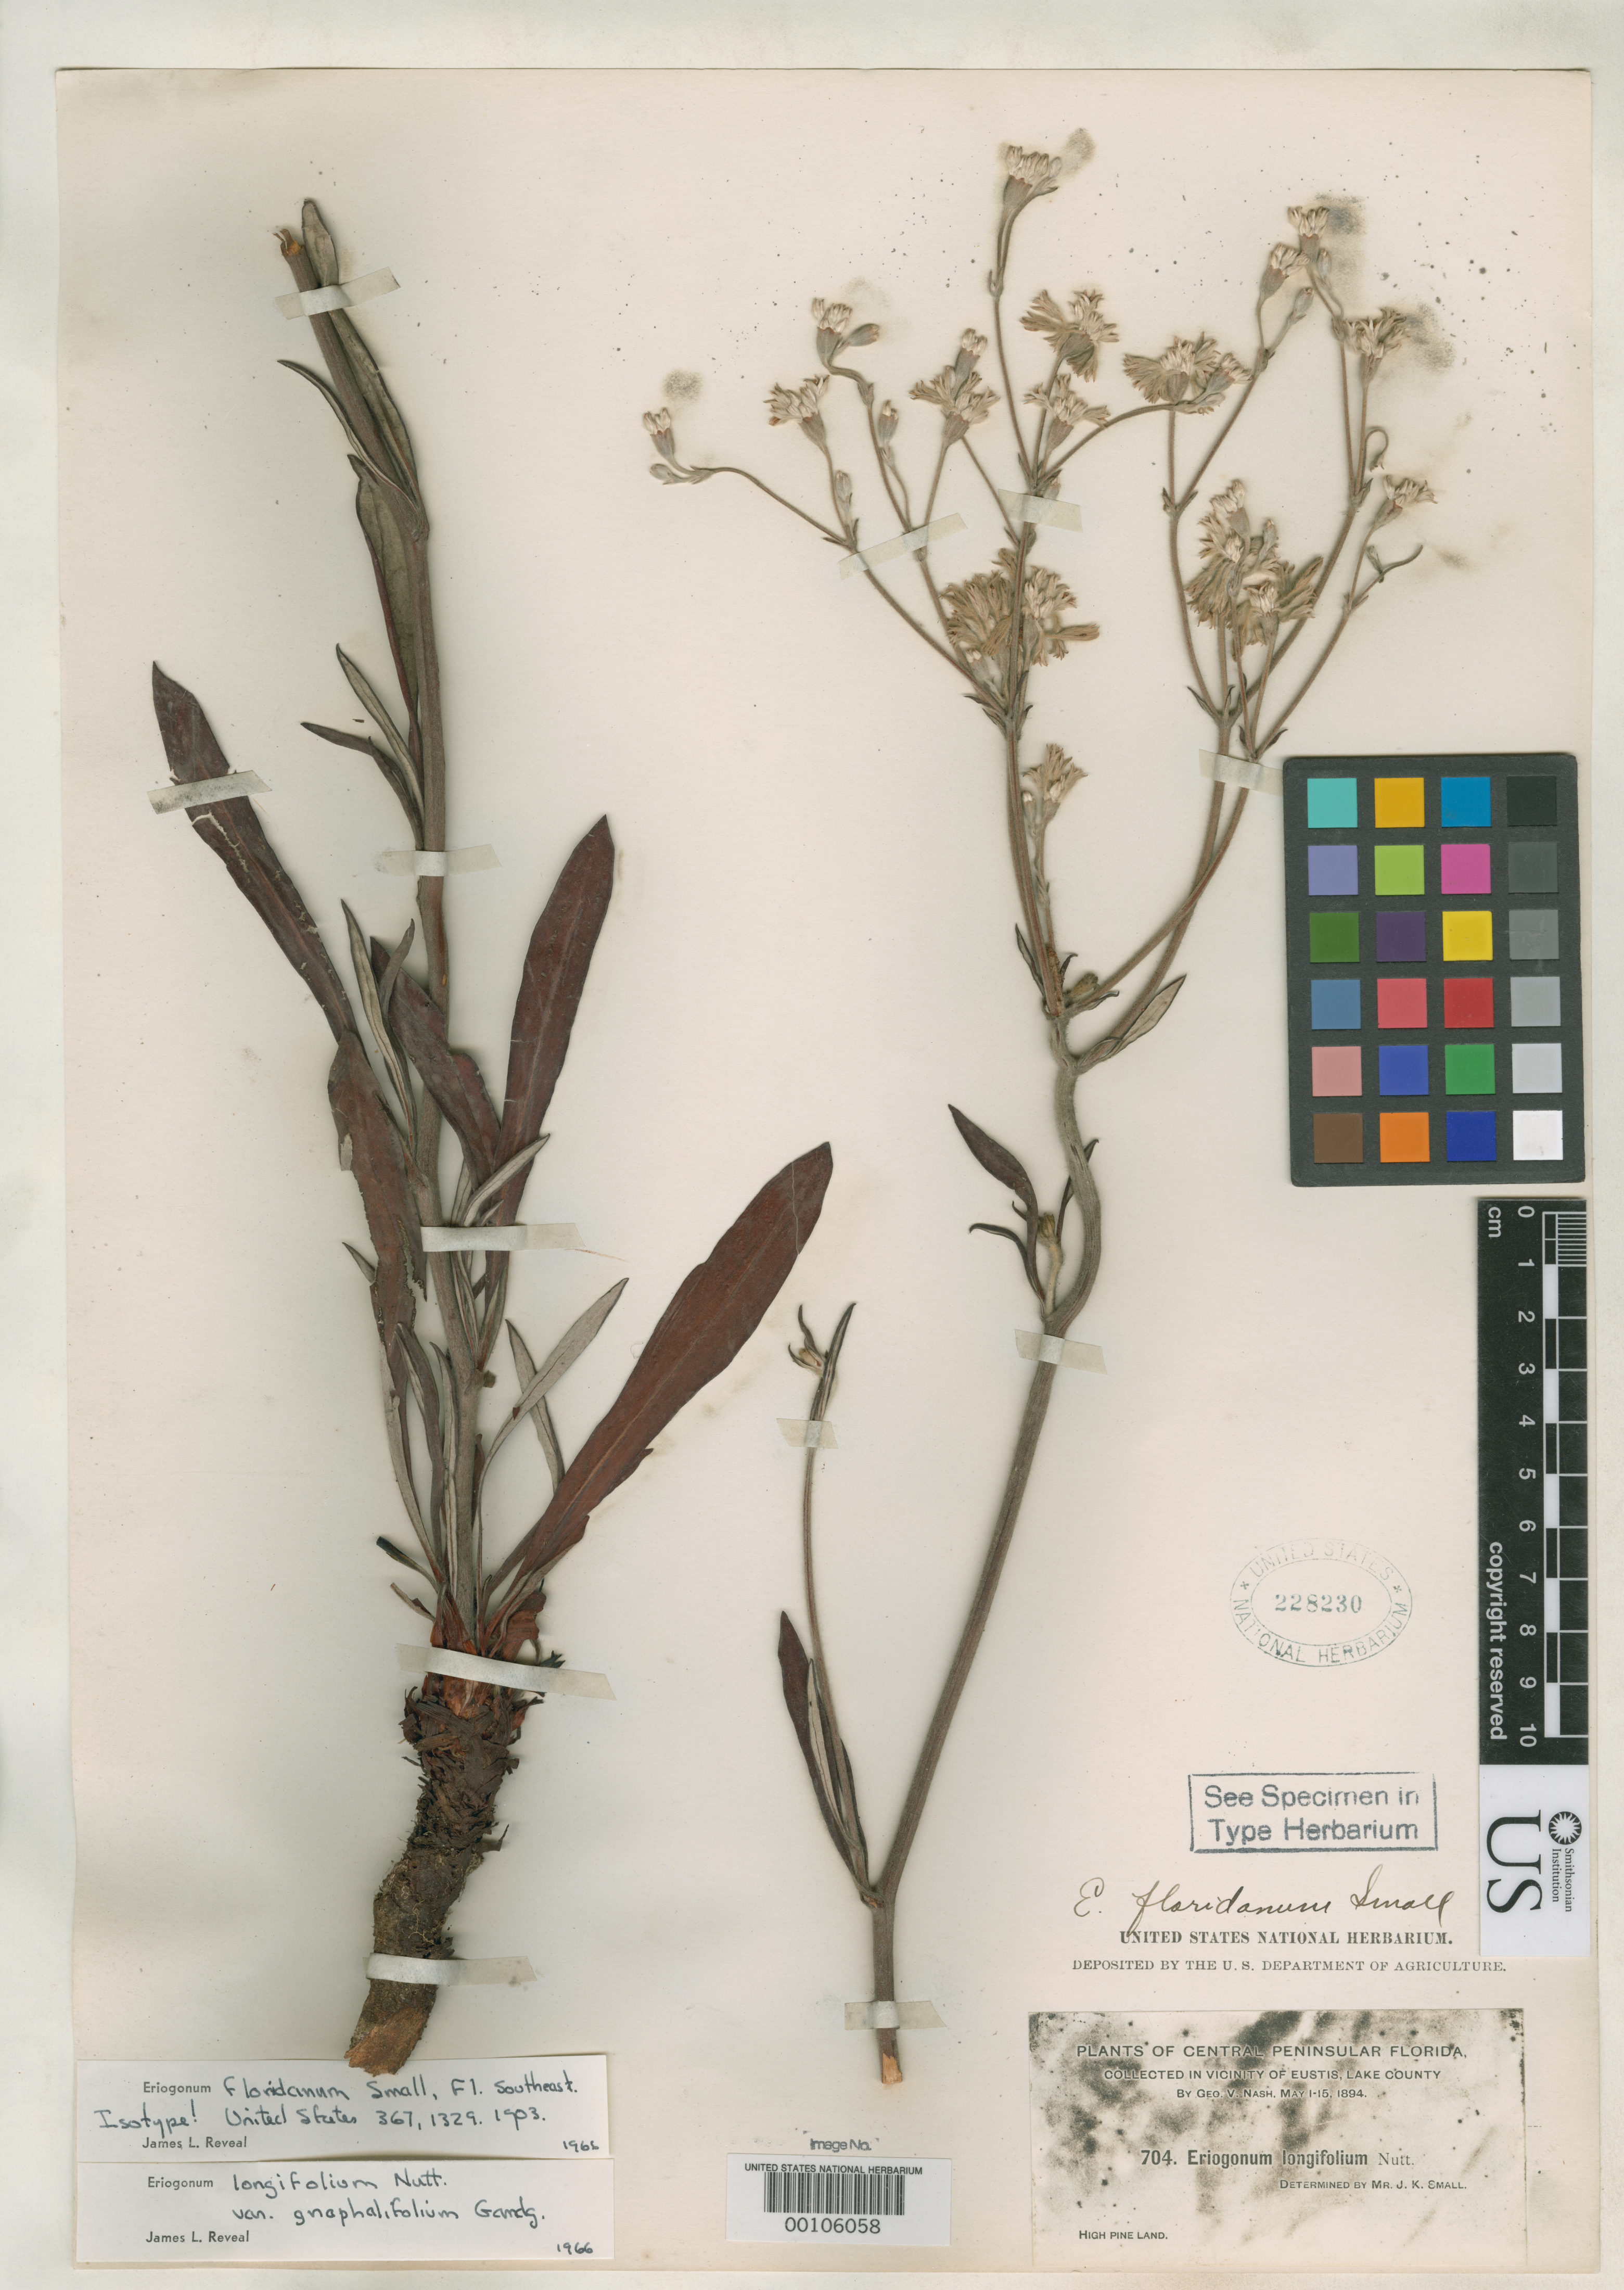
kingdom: Plantae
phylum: Tracheophyta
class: Magnoliopsida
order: Caryophyllales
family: Polygonaceae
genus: Eriogonum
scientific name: Eriogonum floridanum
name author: Small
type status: Isotype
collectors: G. V. Nash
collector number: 704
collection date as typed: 01 May 1894 to 15 May 1894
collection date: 1894-05-01/1894-05-15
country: United States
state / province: Florida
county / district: Lake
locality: Vicinity of Eustis, Lake County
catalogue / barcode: US 228230